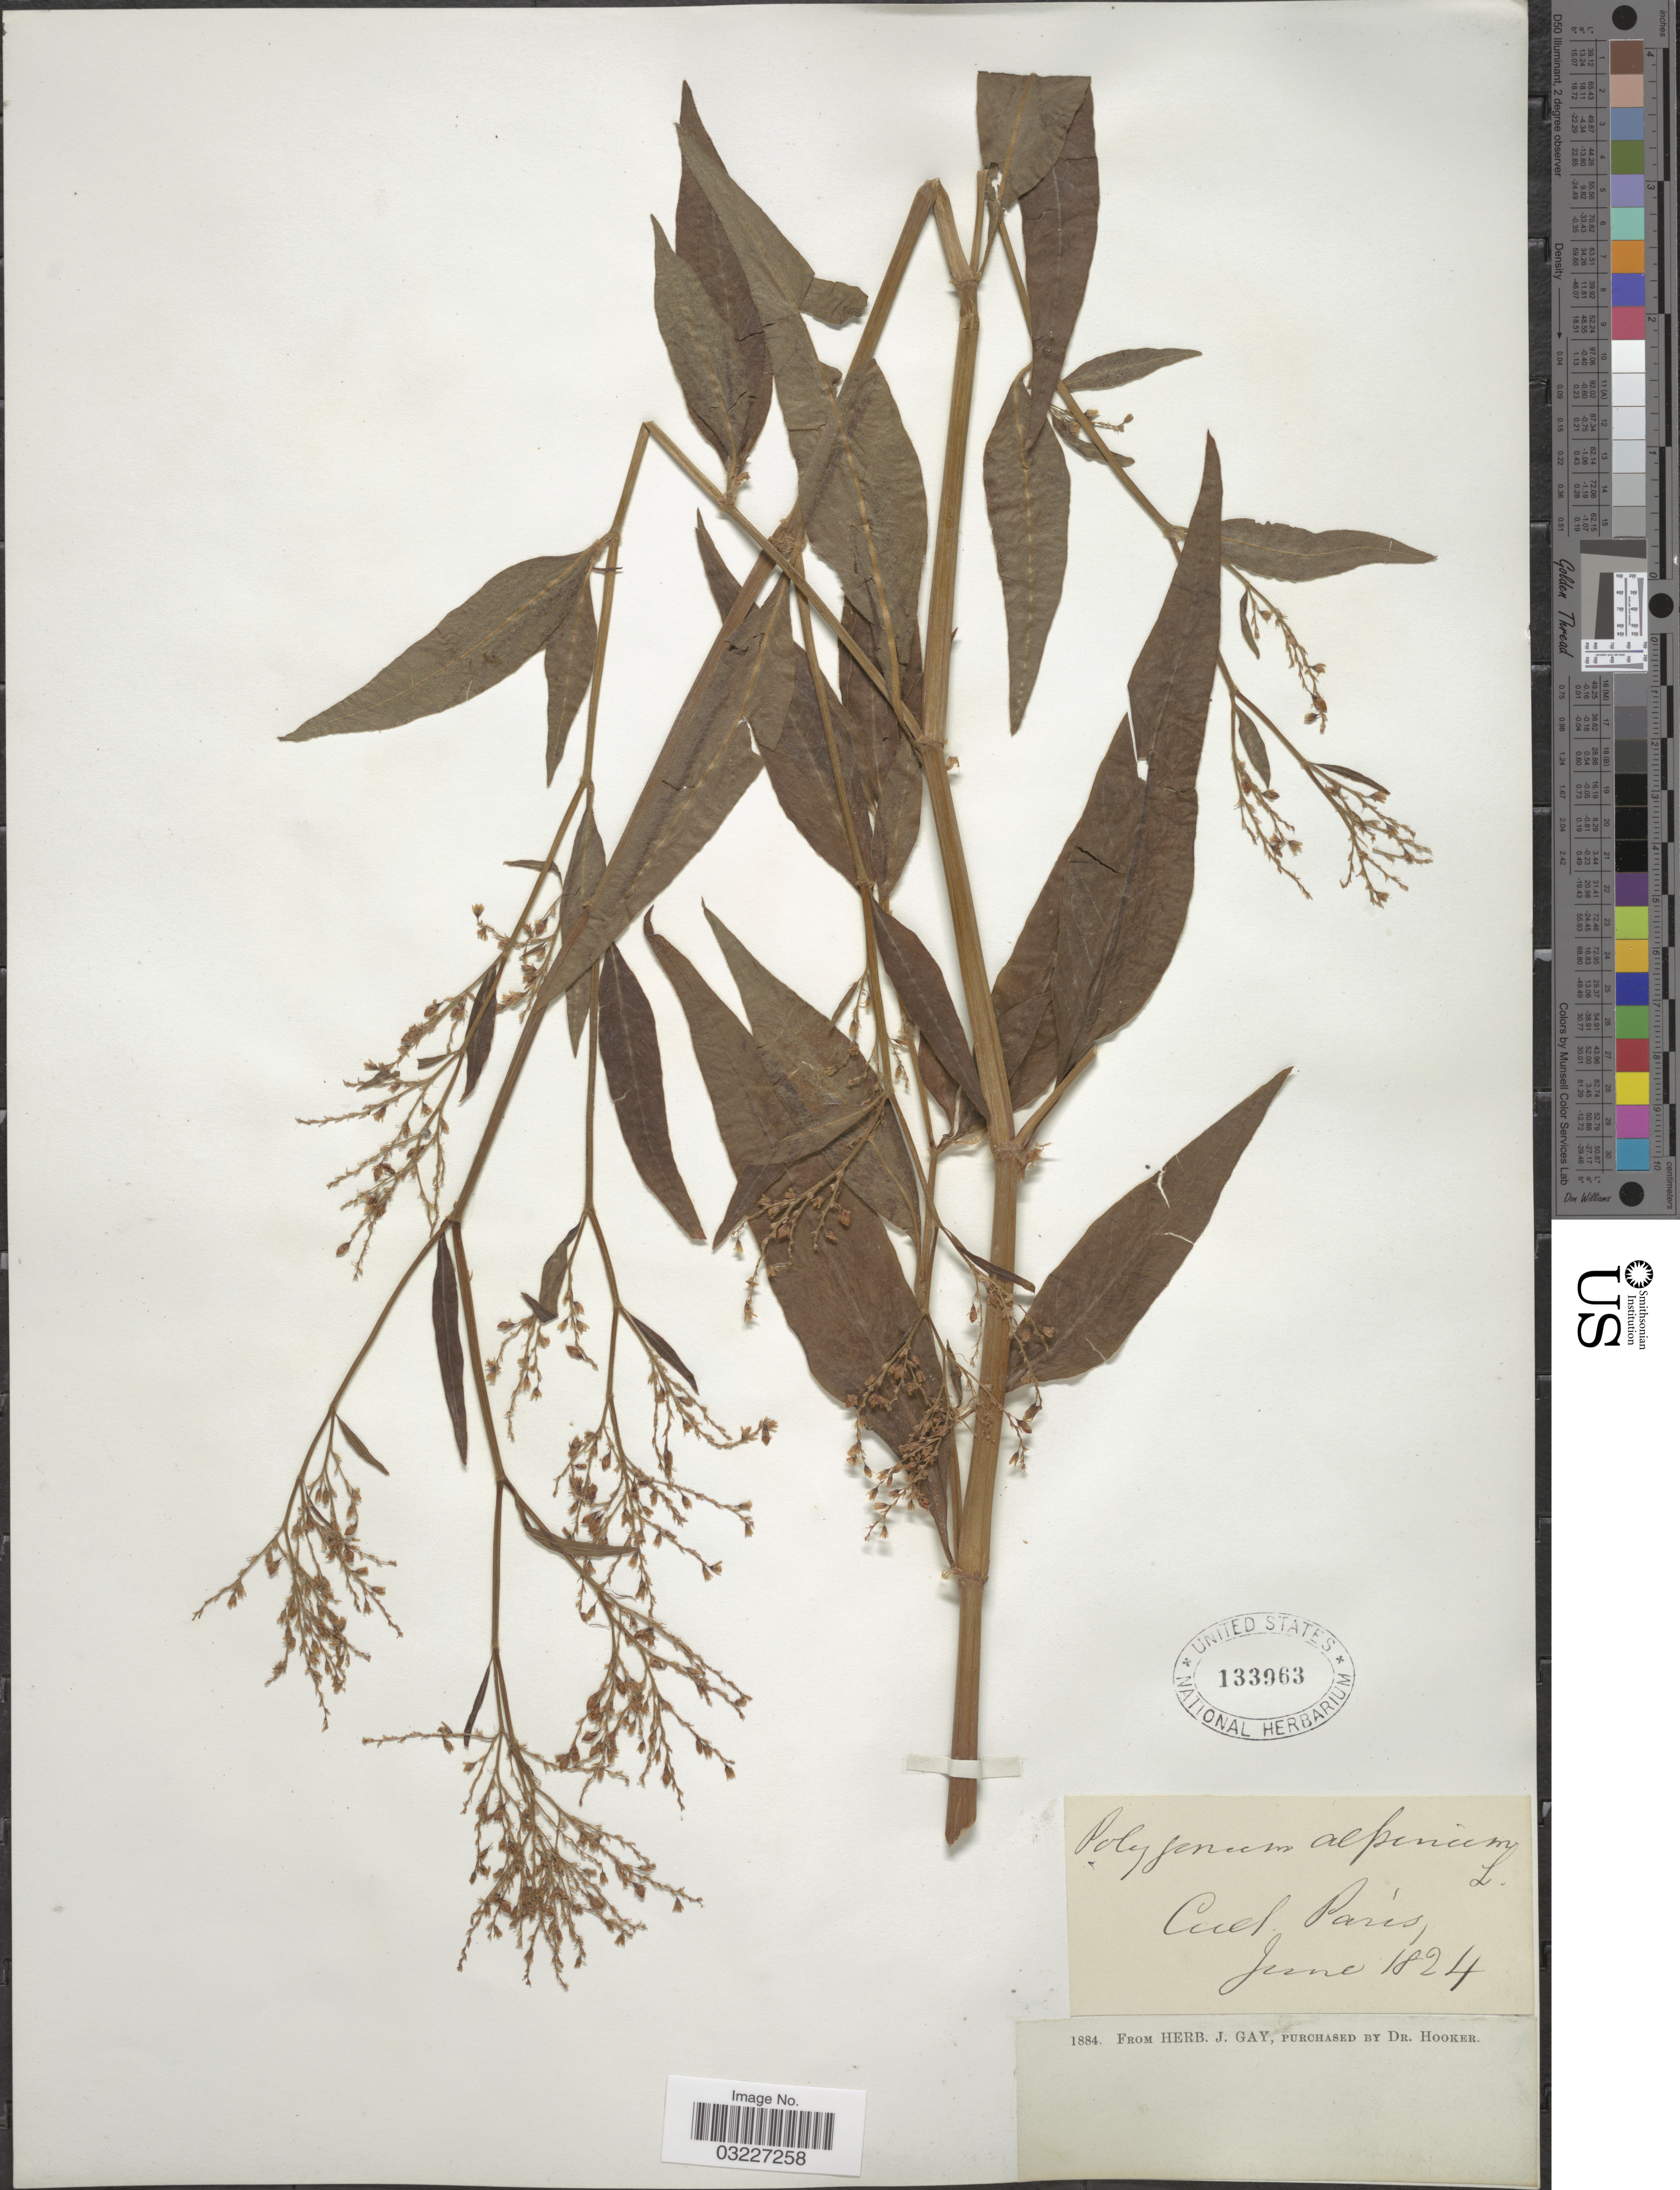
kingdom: Plantae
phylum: Tracheophyta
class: Magnoliopsida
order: Caryophyllales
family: Polygonaceae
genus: Koenigia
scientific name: Koenigia alpina var. alpina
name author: (All.) T.M. Schust. & Reveal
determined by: Strong, Mark T., (BOT), Smithsonian Institution - National Museum of Natural History (UNITED STATES)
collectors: ex herb. J. Gay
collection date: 1824-06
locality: Cult París.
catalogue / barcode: US 133963